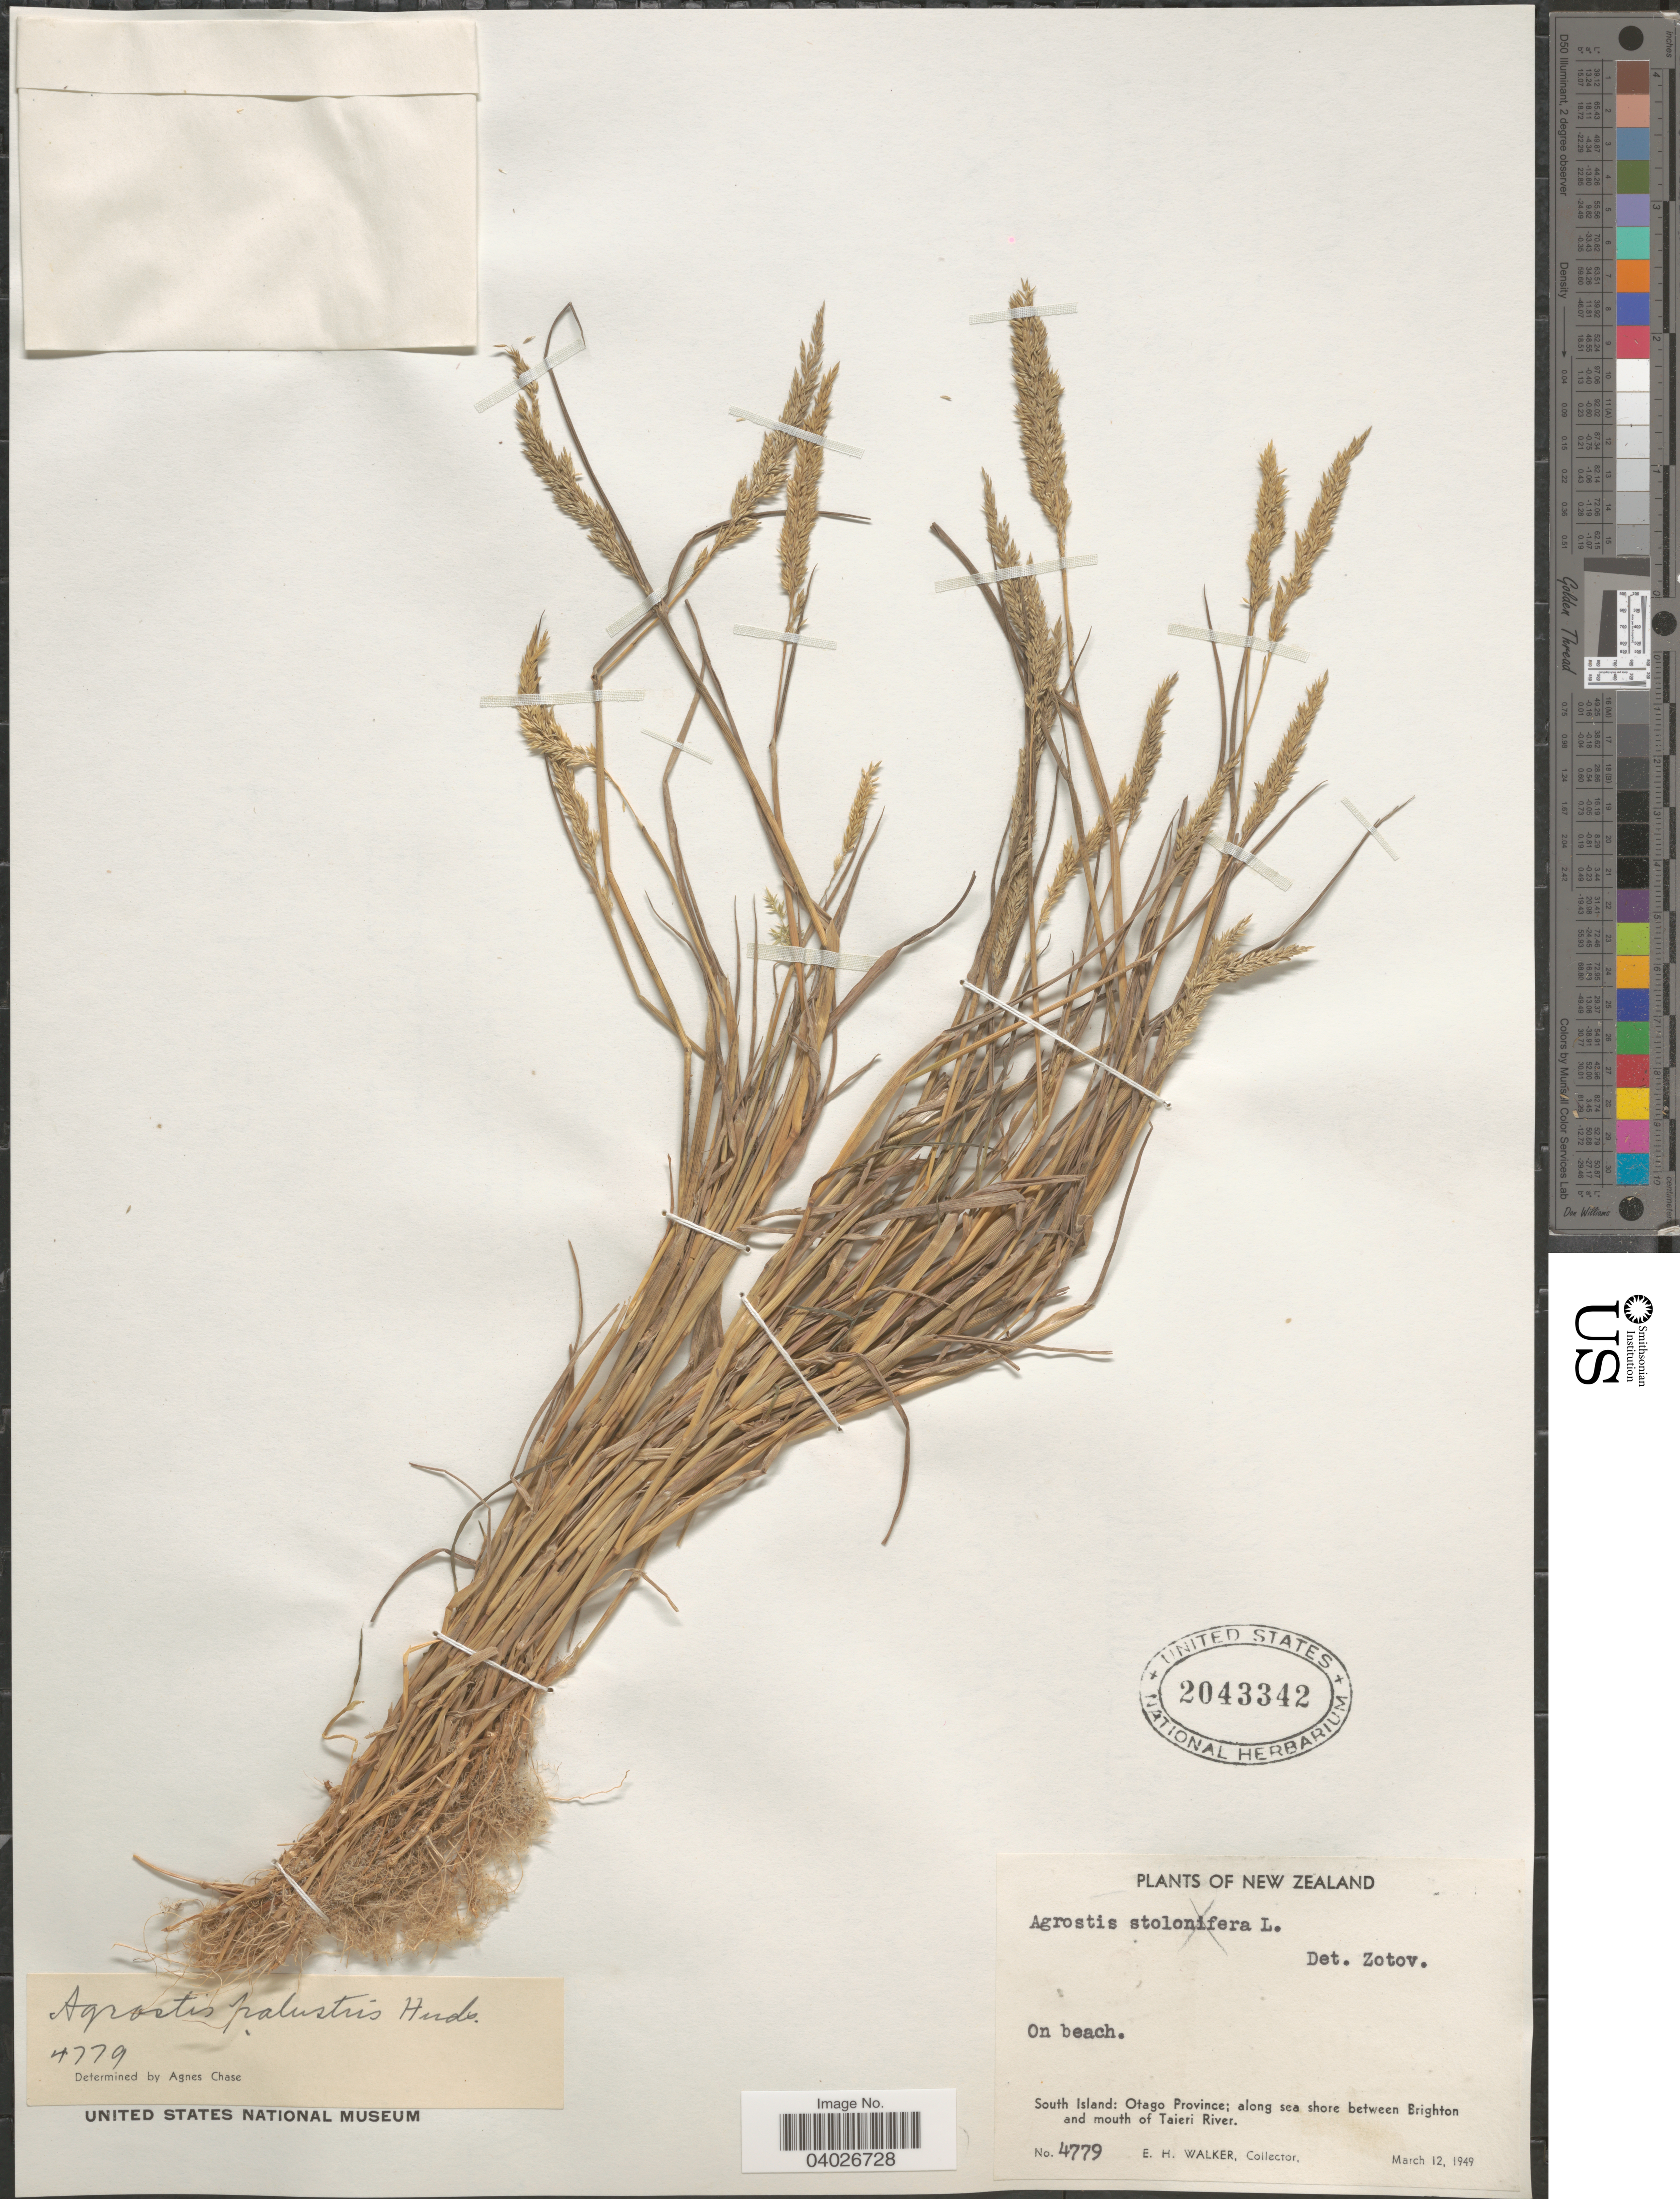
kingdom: Plantae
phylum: Tracheophyta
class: Liliopsida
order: Poales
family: Poaceae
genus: Agrostis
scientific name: Agrostis stolonifera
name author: L.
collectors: E. H. Walker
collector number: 4779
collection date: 1949-03-12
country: New Zealand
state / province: Otago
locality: South Island: Along sea shore between Brighton and mouth of Taieri River.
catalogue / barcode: US 2043342